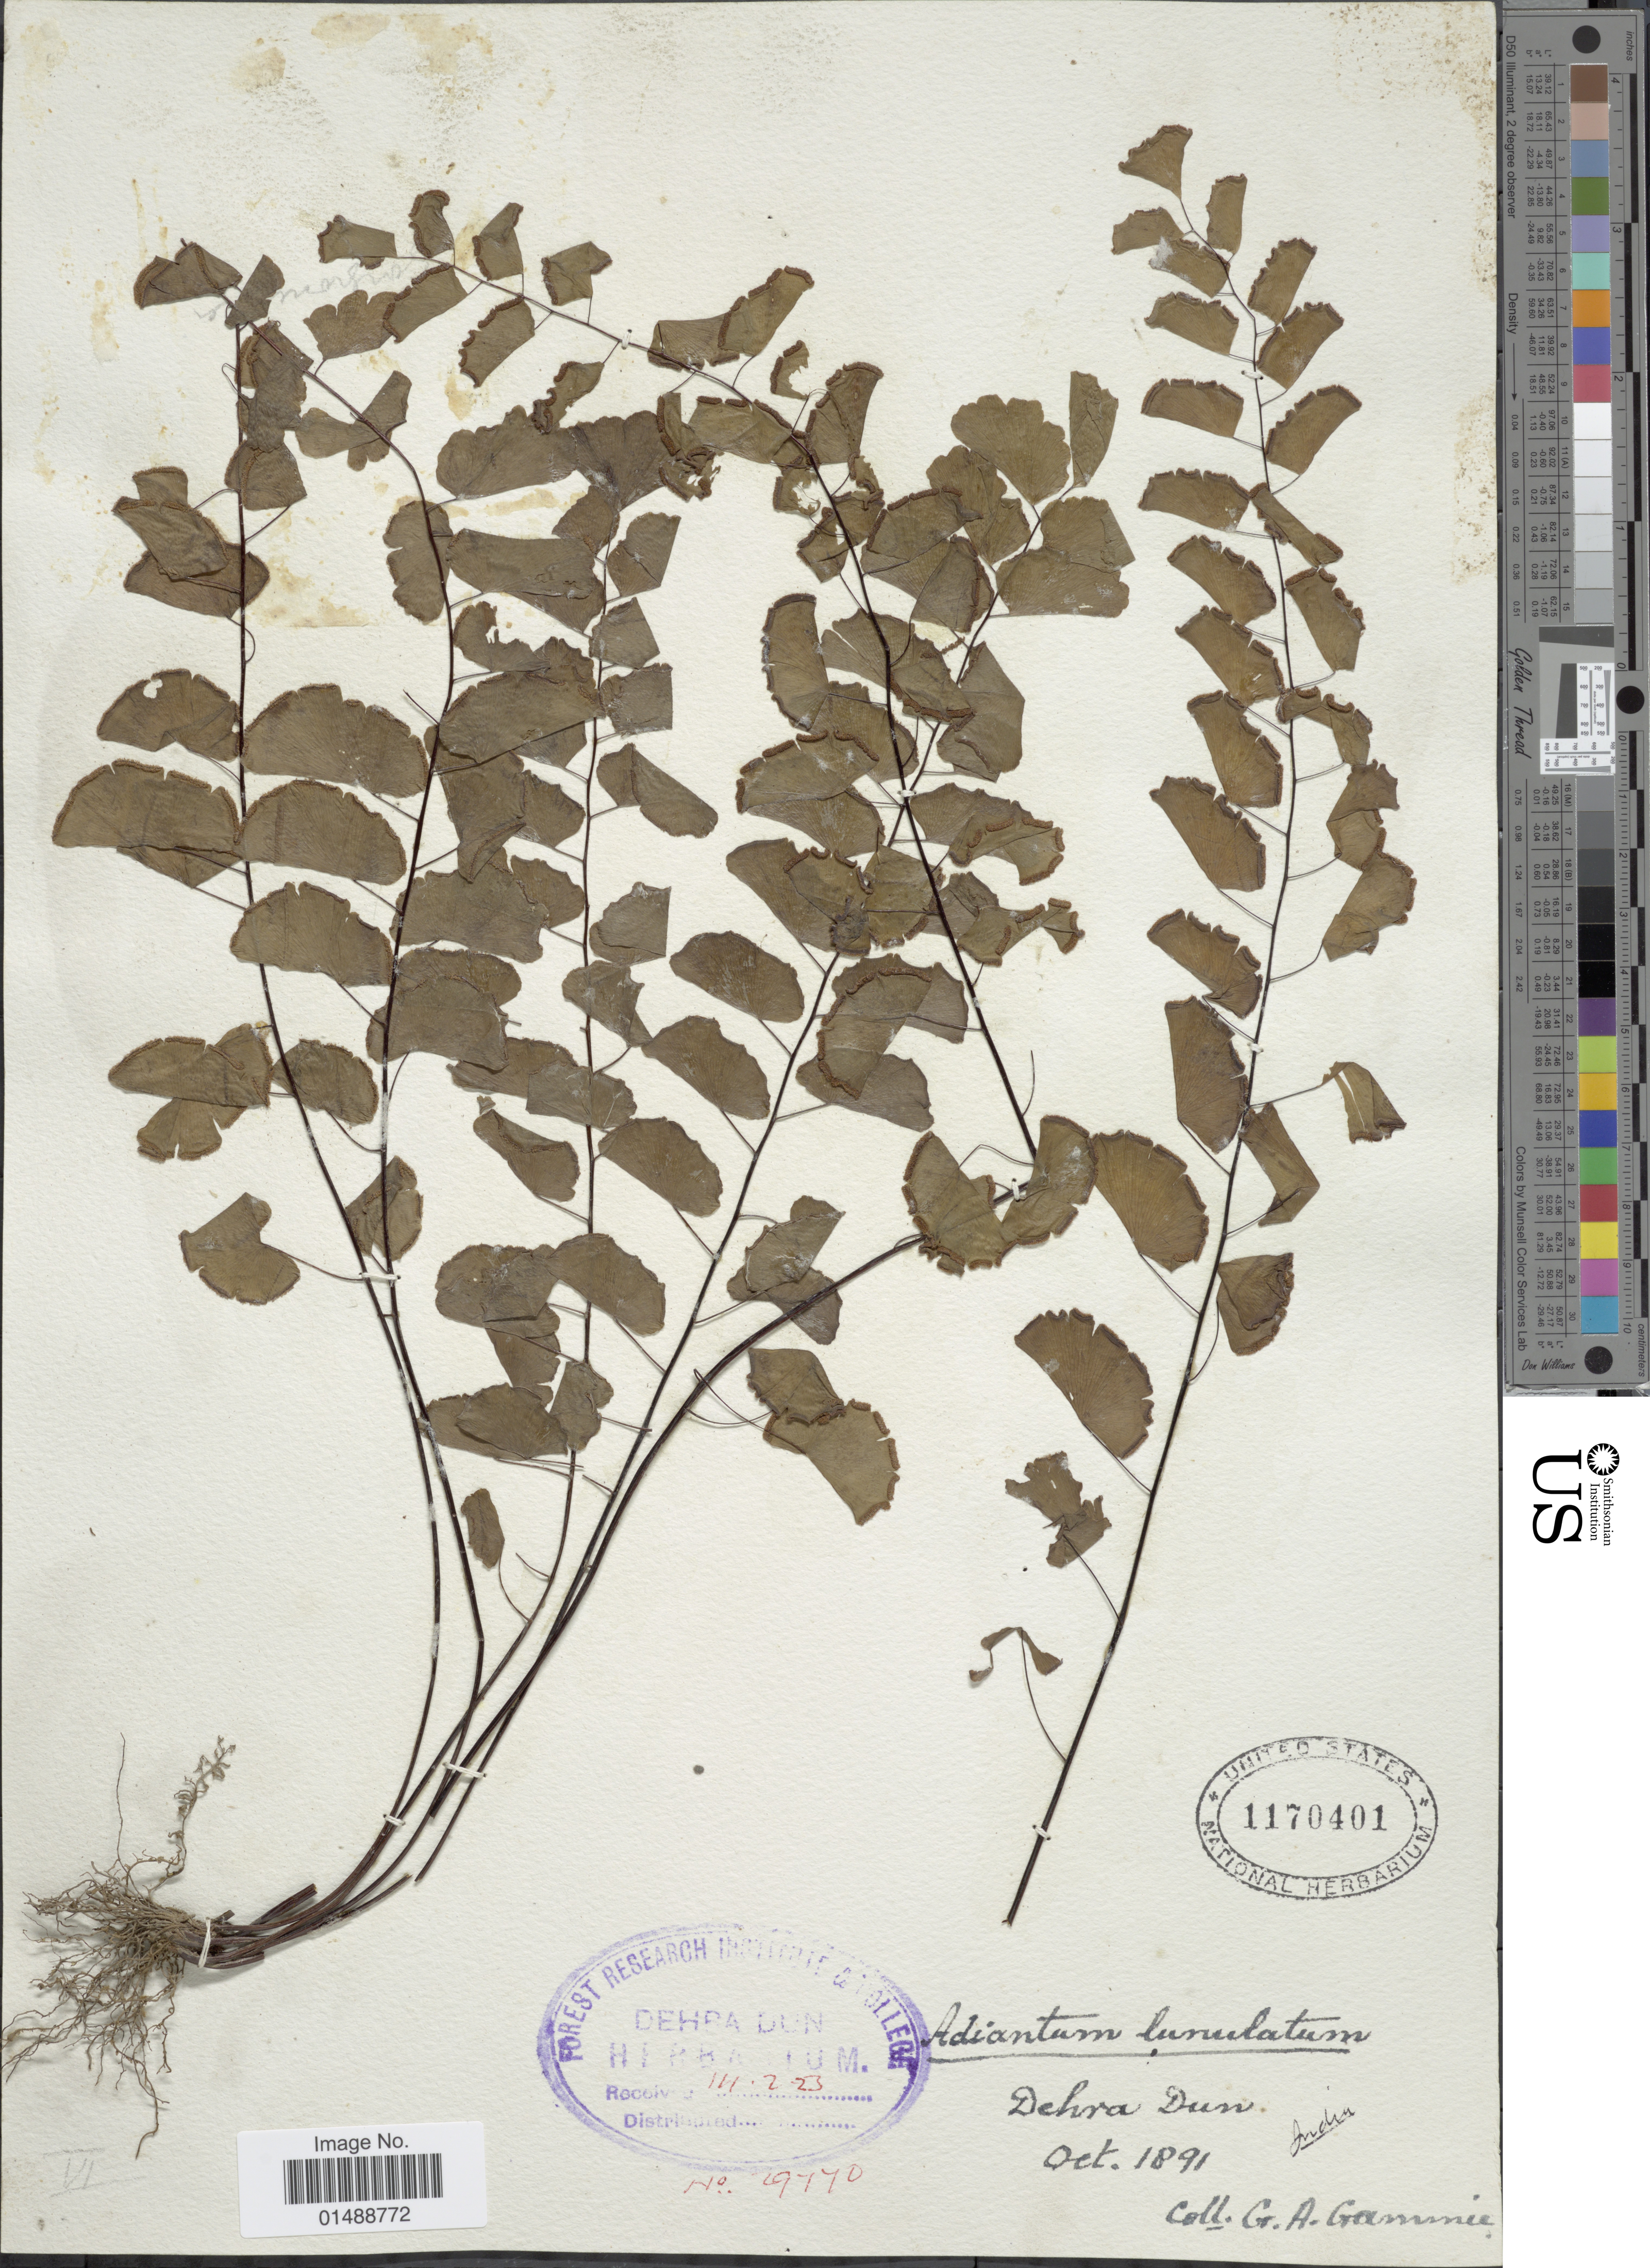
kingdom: Plantae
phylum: Tracheophyta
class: Polypodiopsida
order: Polypodiales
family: Pteridaceae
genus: Adiantum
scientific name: Adiantum philippense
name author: L.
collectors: G. Gammie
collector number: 29770*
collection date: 1891-10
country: India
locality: Dehra Dun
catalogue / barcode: US 1170401